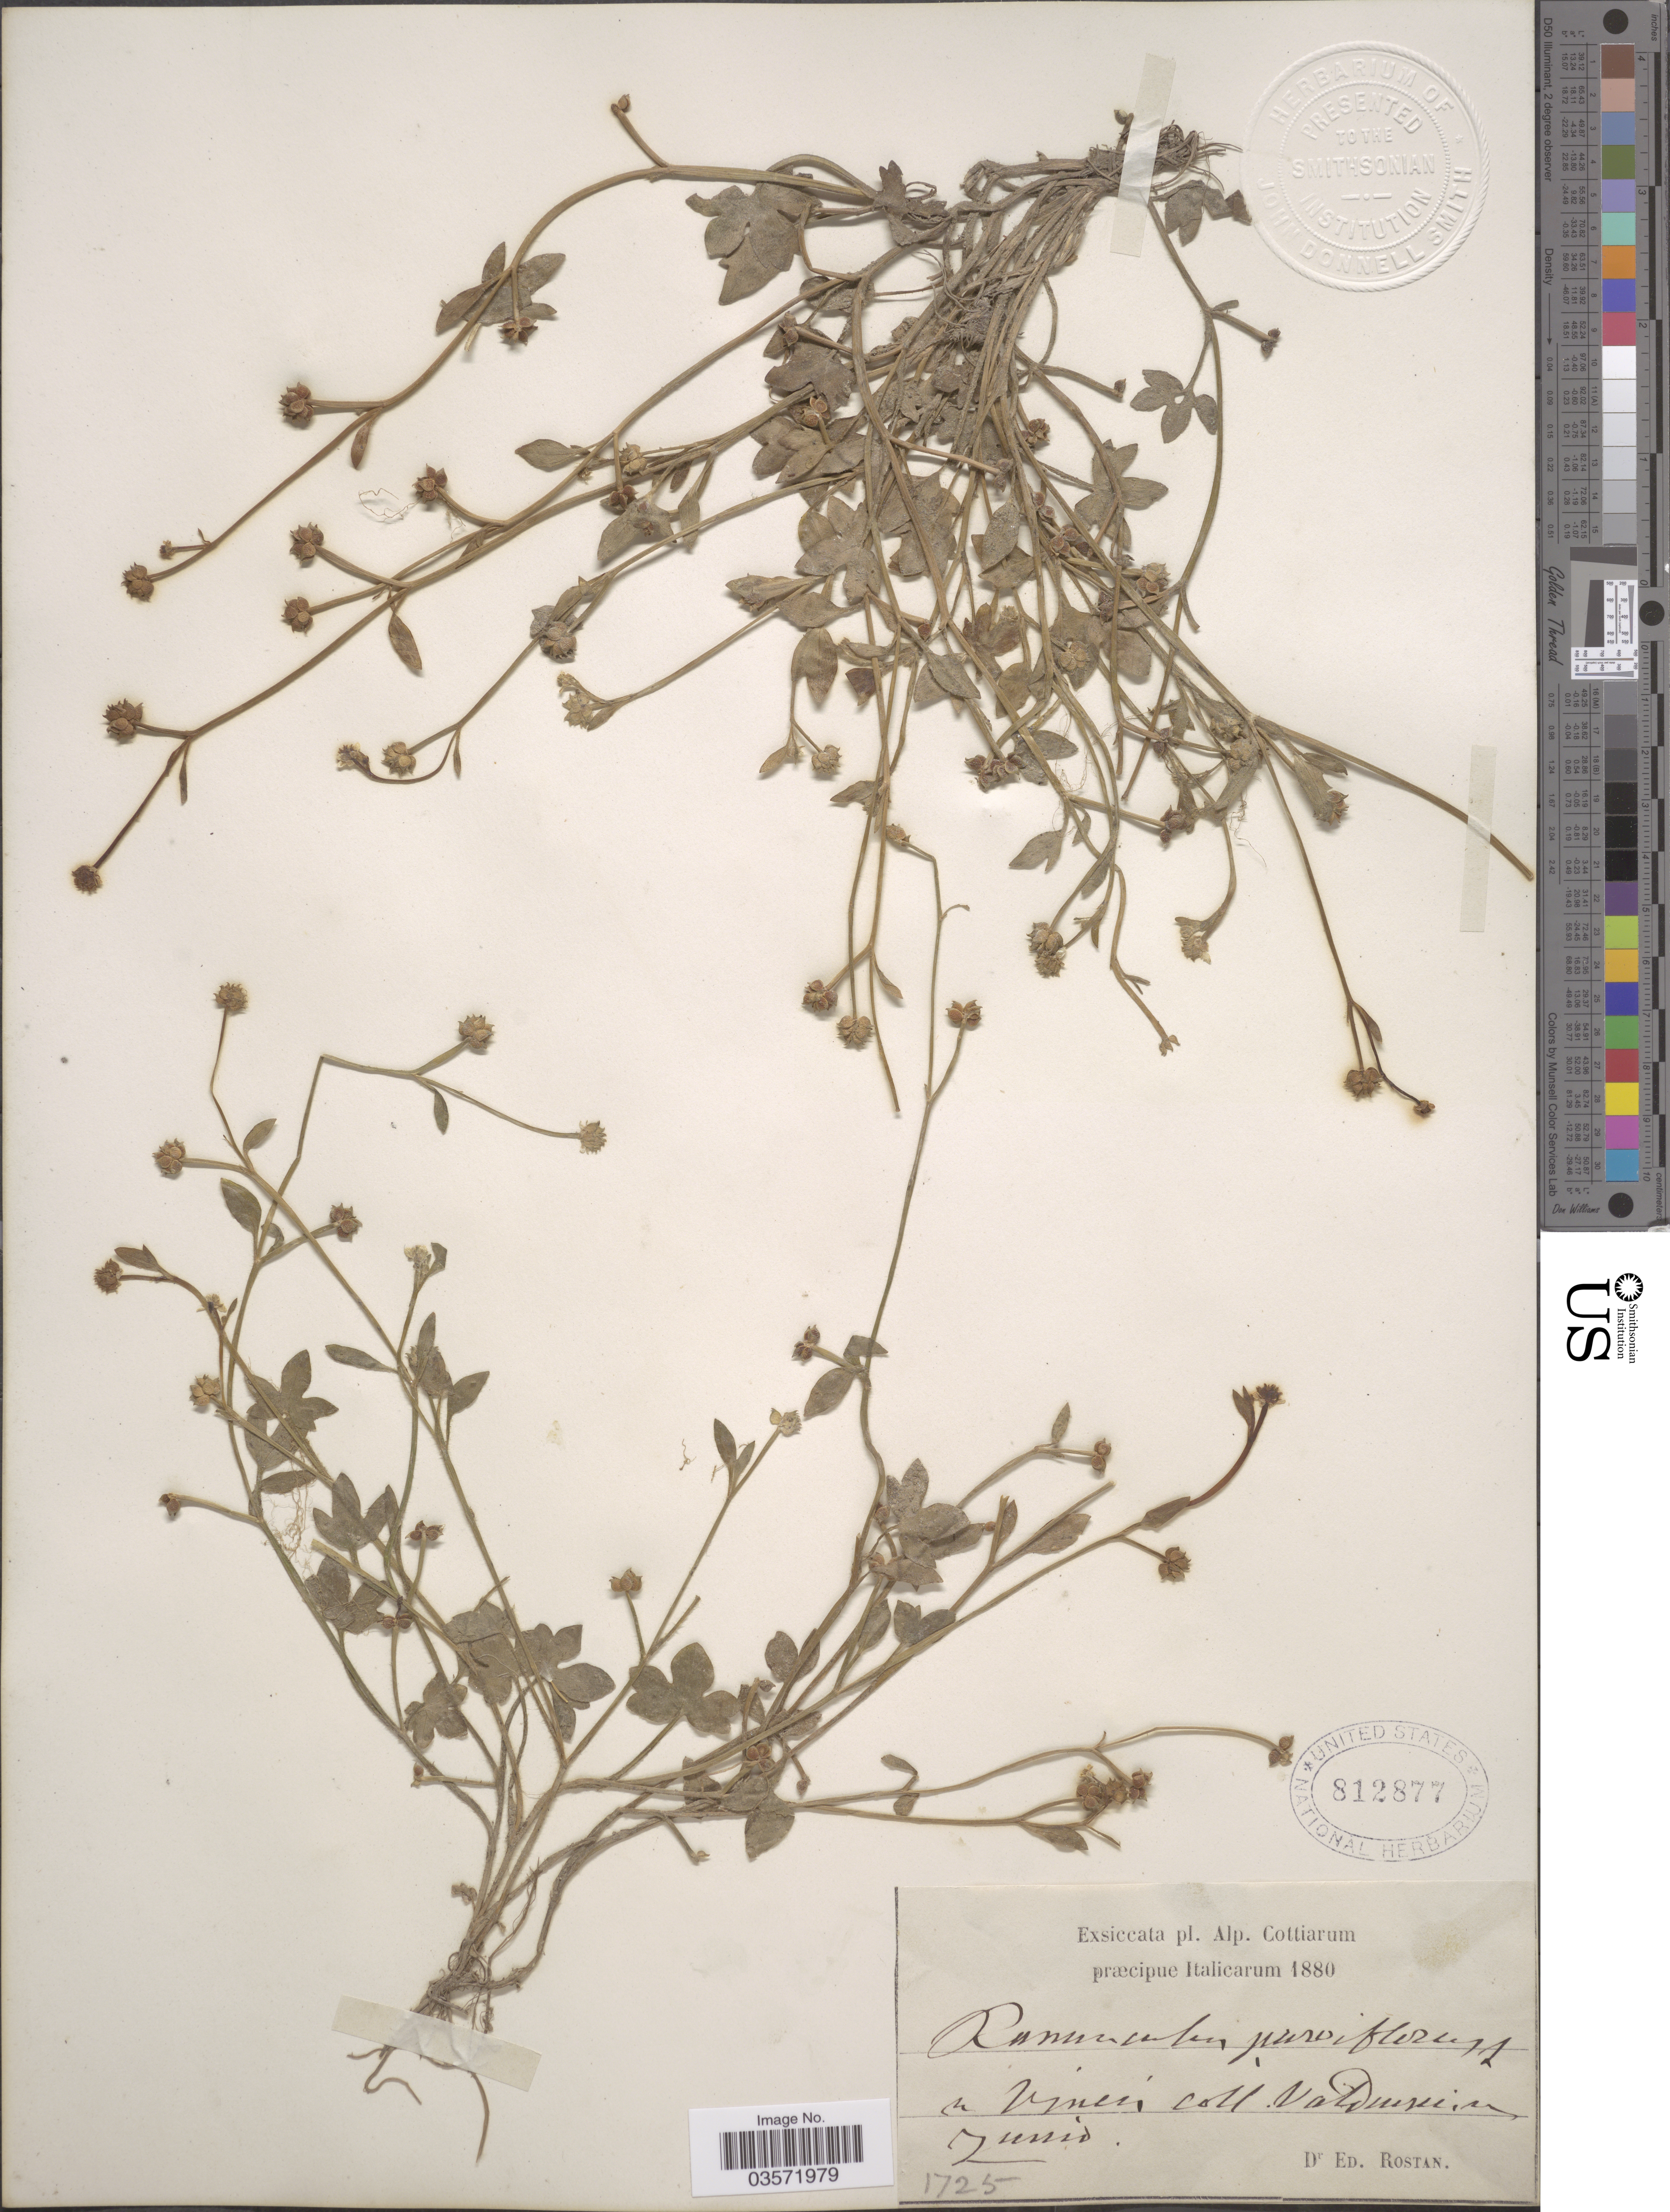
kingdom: Plantae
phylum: Tracheophyta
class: Magnoliopsida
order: Ranunculales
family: Ranunculaceae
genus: Ranunculus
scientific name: Ranunculus parviflorus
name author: L.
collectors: E. Rostan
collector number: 1725?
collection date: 1880-06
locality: Alp Cottiarum. N vineri. coll Valduria. [interpreted]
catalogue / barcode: US 812877